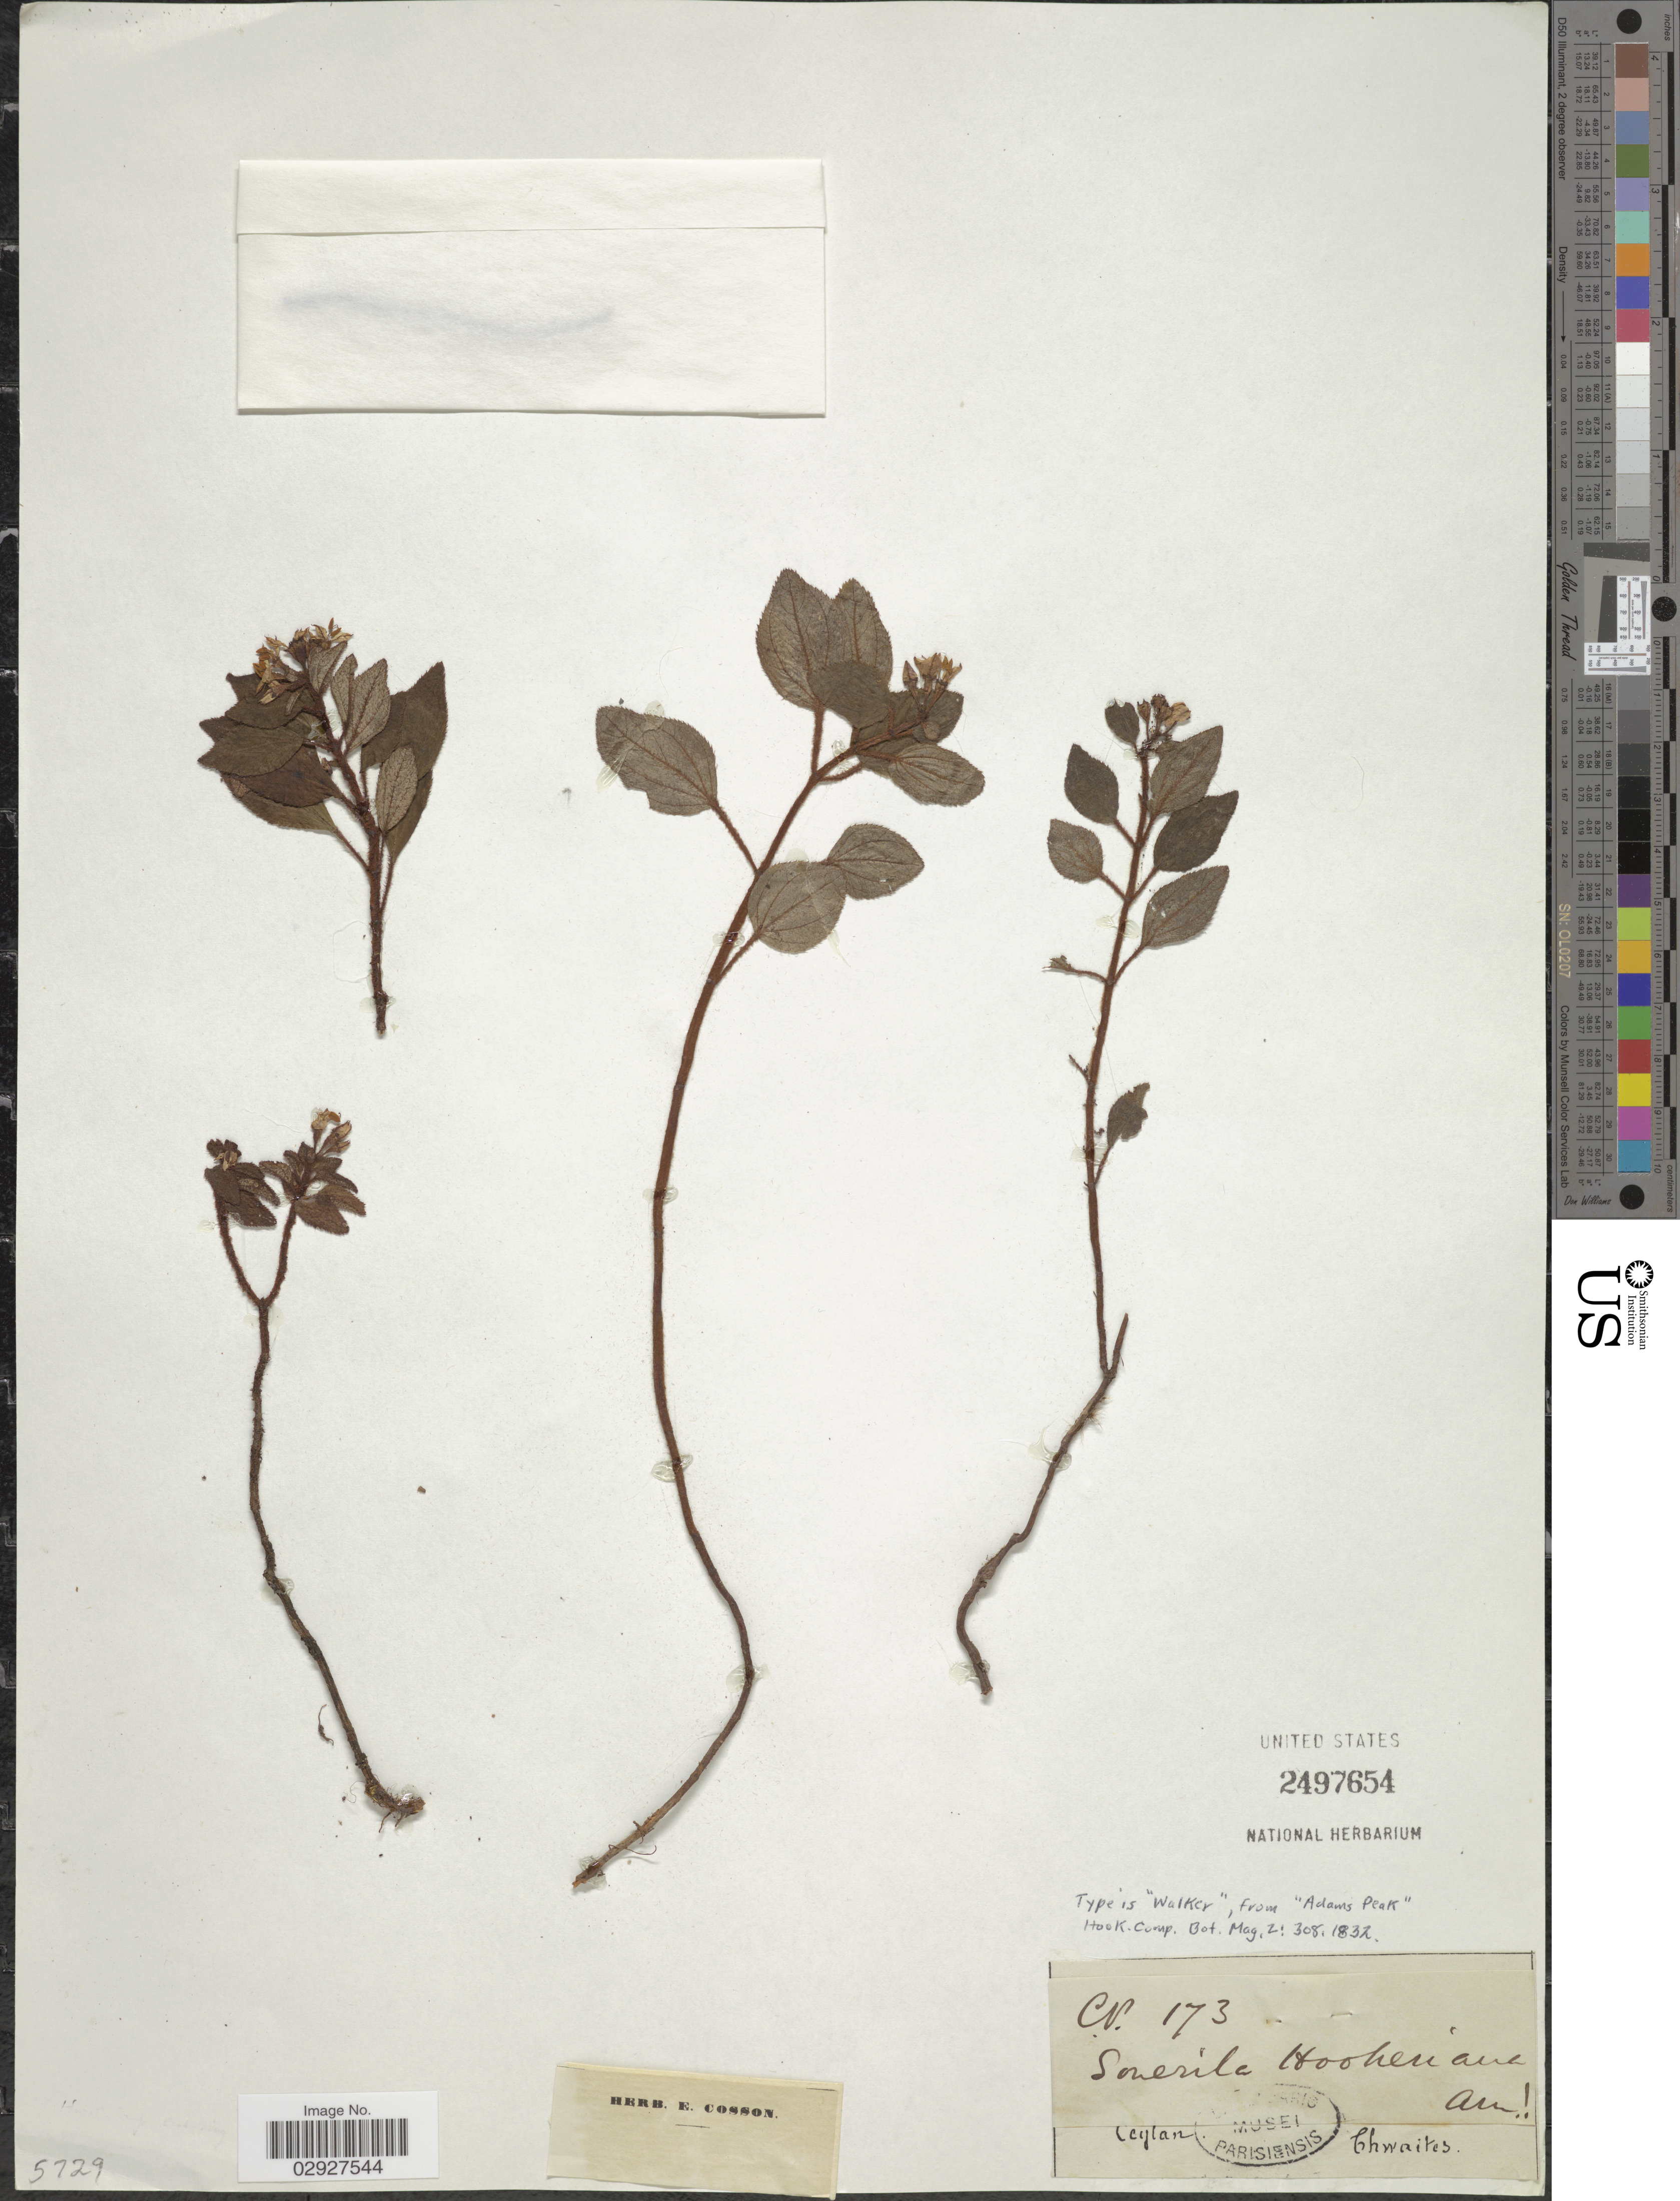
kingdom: Plantae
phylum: Tracheophyta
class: Magnoliopsida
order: Myrtales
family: Melastomataceae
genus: Sonerila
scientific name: Sonerila hookeriana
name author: Arn.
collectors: Thwaites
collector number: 173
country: Sri Lanka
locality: Ceylon.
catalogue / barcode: US 2497654